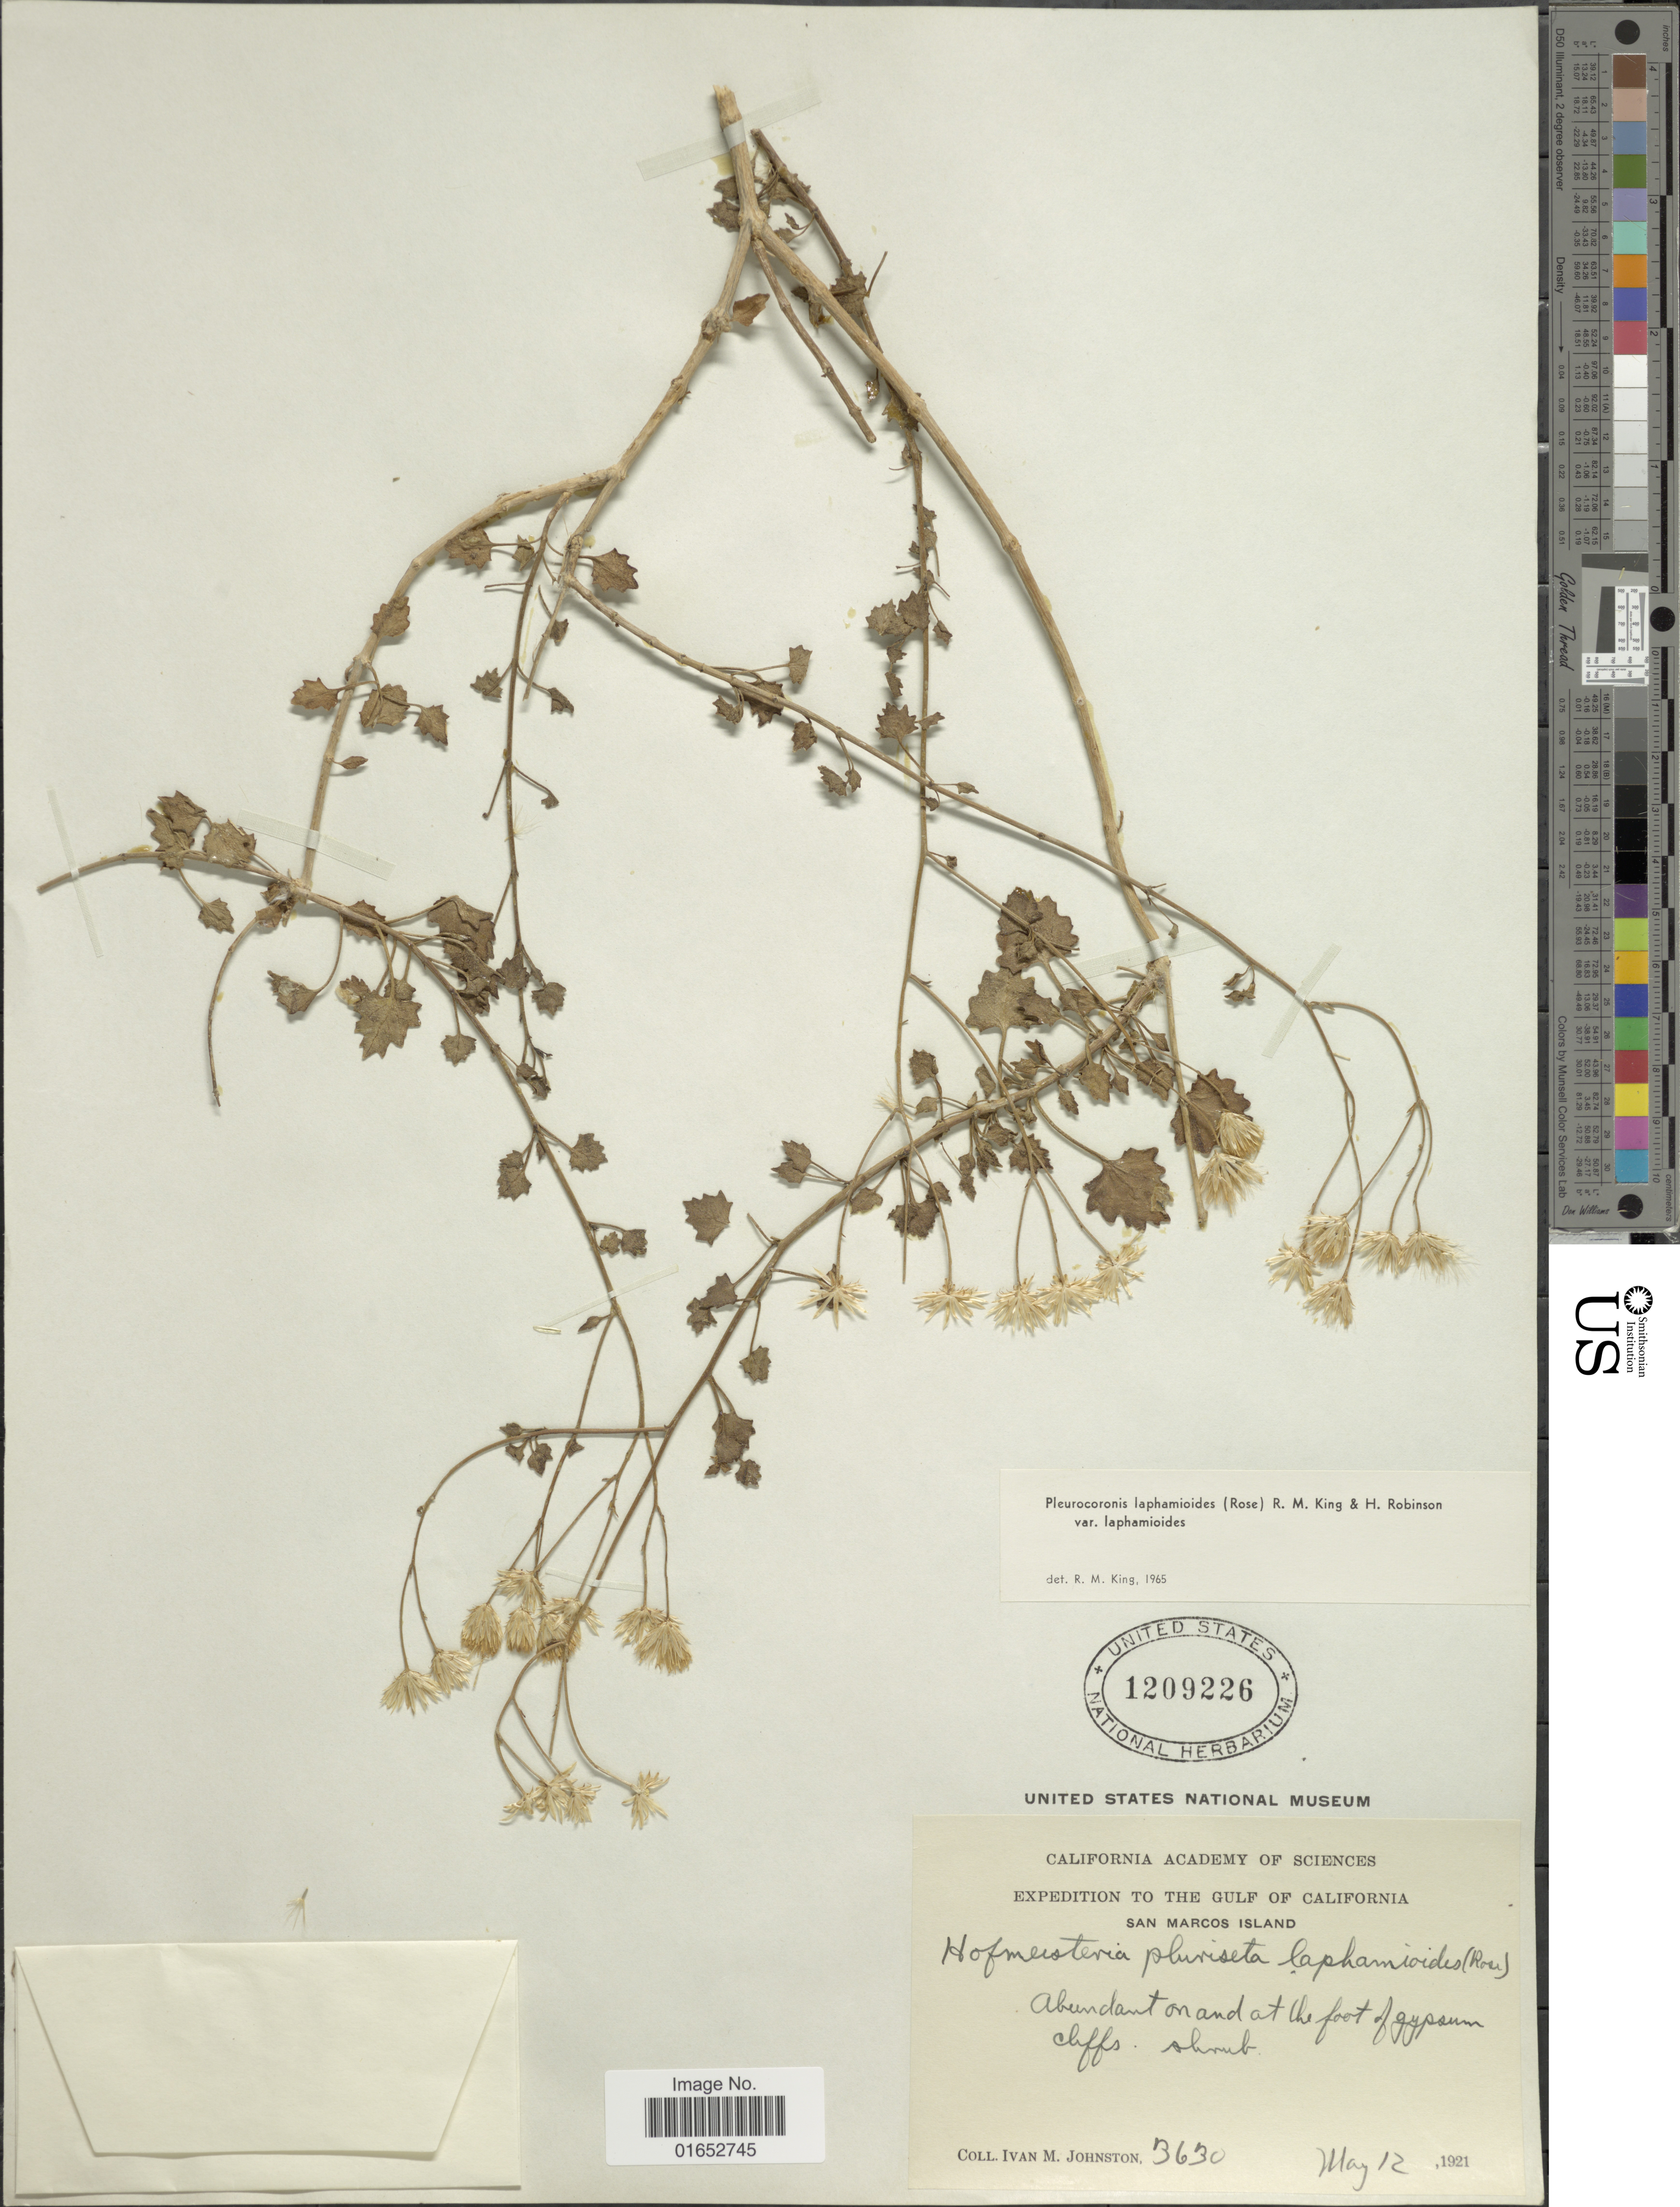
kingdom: Plantae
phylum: Tracheophyta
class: Magnoliopsida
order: Asterales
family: Asteraceae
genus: Pleurocoronis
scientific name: Pleurocoronis laphamioides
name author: (Rose) R.M. King & H. Rob.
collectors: I.M. Johnston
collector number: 3630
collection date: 1921-05-12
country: Mexico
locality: Gulf of California, San Marcos Island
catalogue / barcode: US 1209226